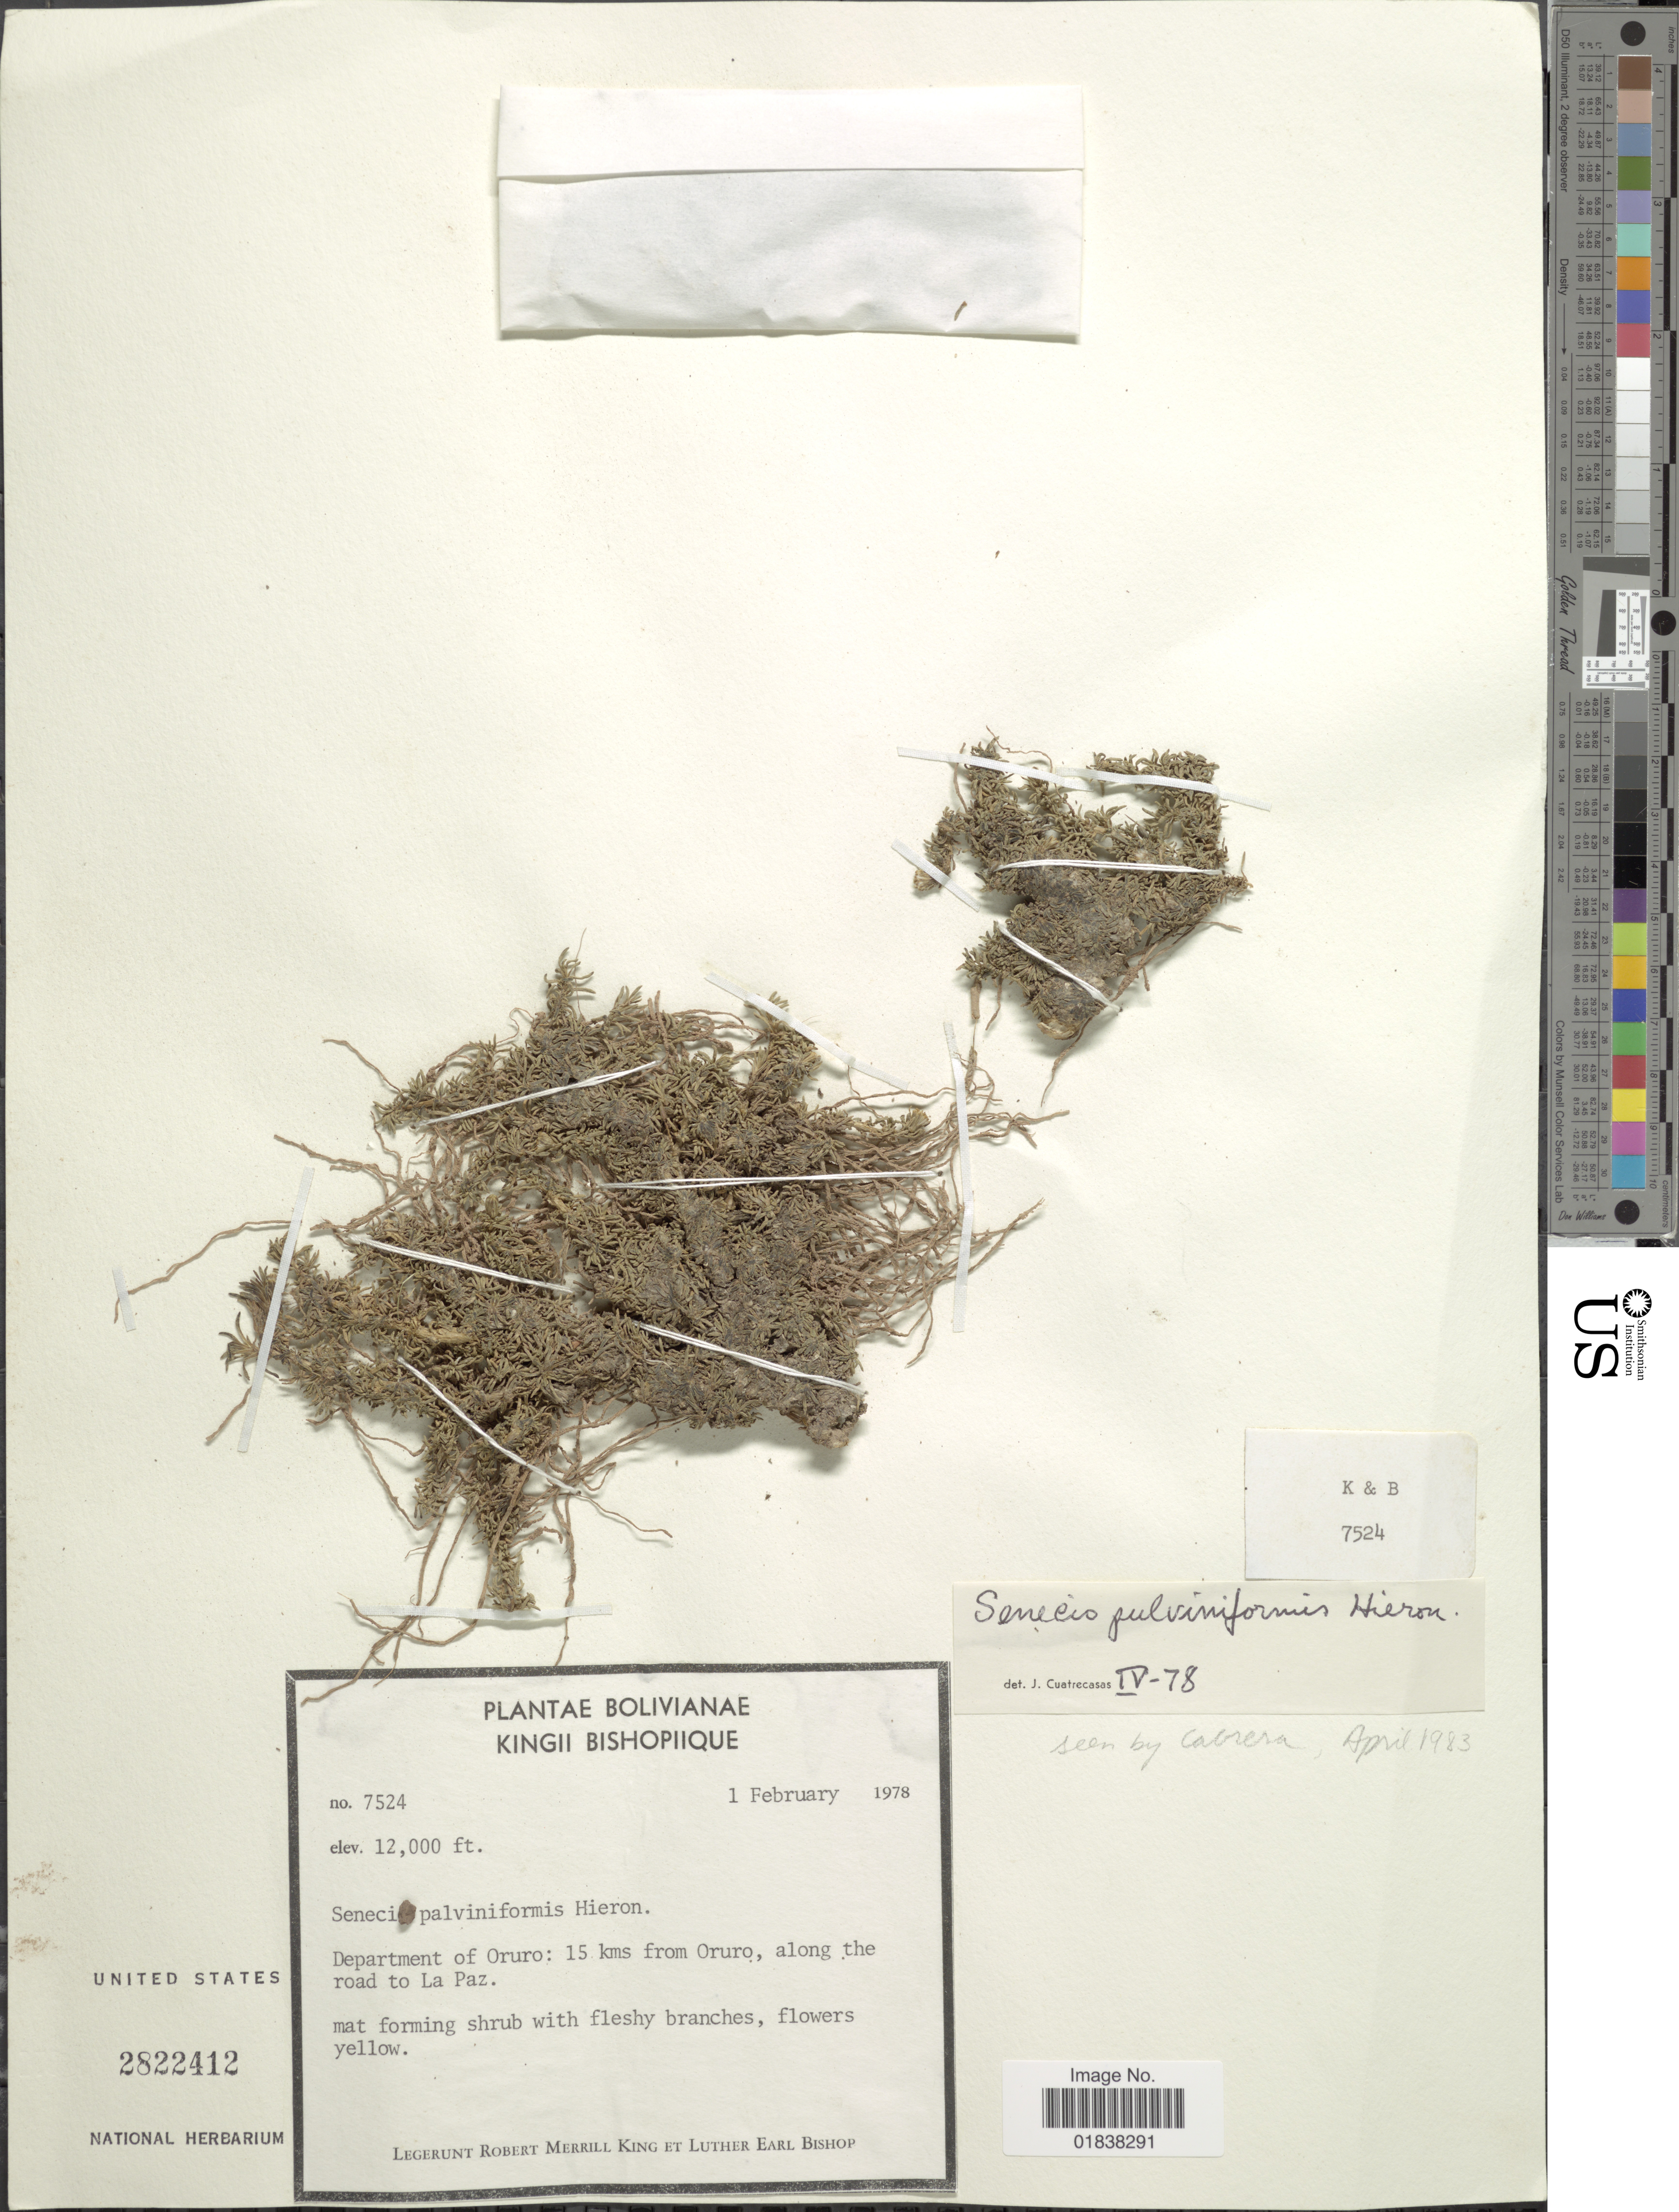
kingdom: Plantae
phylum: Tracheophyta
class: Magnoliopsida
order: Asterales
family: Asteraceae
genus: Senecio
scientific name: Senecio humillimus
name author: Sch. Bip.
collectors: R. M. King & L. E. Bishop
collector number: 7524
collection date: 1978-02-01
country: Bolivia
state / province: Oruro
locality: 15 kms from Oruro, along the road to La Paz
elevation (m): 3658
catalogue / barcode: US 2822412